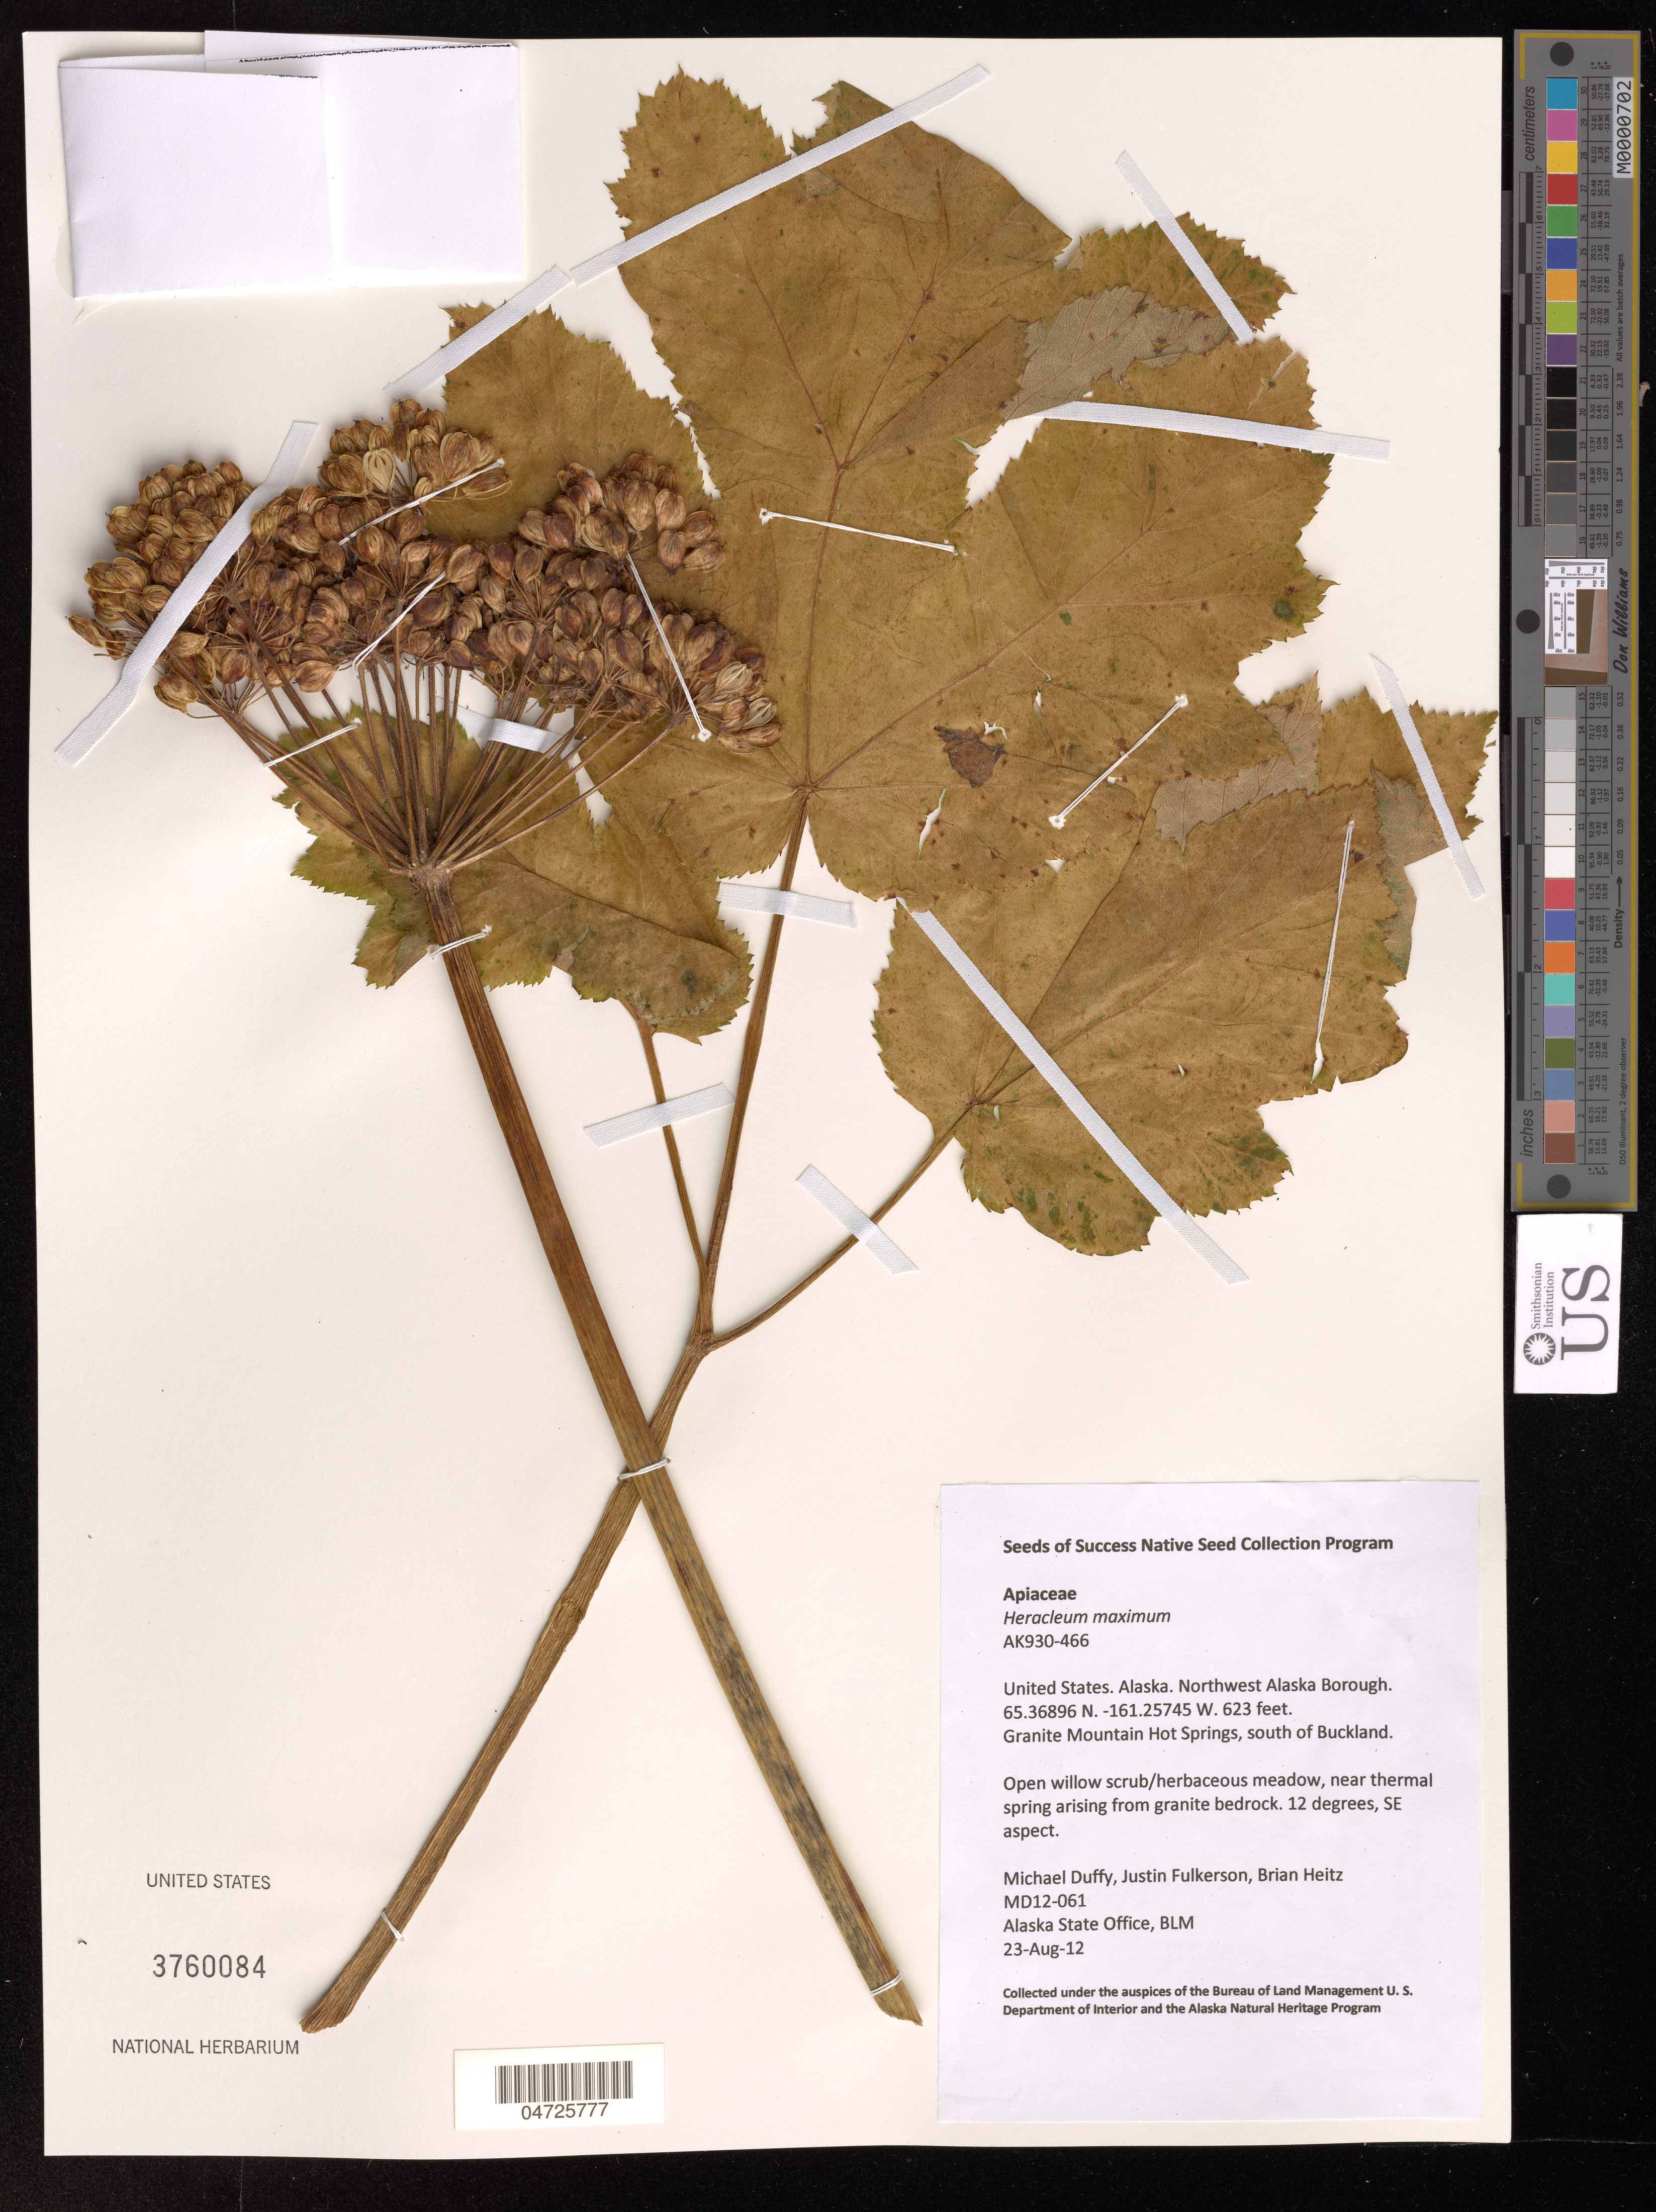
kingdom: Plantae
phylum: Tracheophyta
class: Magnoliopsida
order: Apiales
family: Apiaceae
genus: Heracleum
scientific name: Heracleum maximum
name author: W. Bartram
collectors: M. Duffy, J. Fulkerson & B. Heitz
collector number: MD12-061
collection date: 2012-08-23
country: United States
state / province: Alaska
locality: Northwest Alaska Borough. Granite Mountain Hot Springs, south of Buckland.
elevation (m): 190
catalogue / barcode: US 3760084